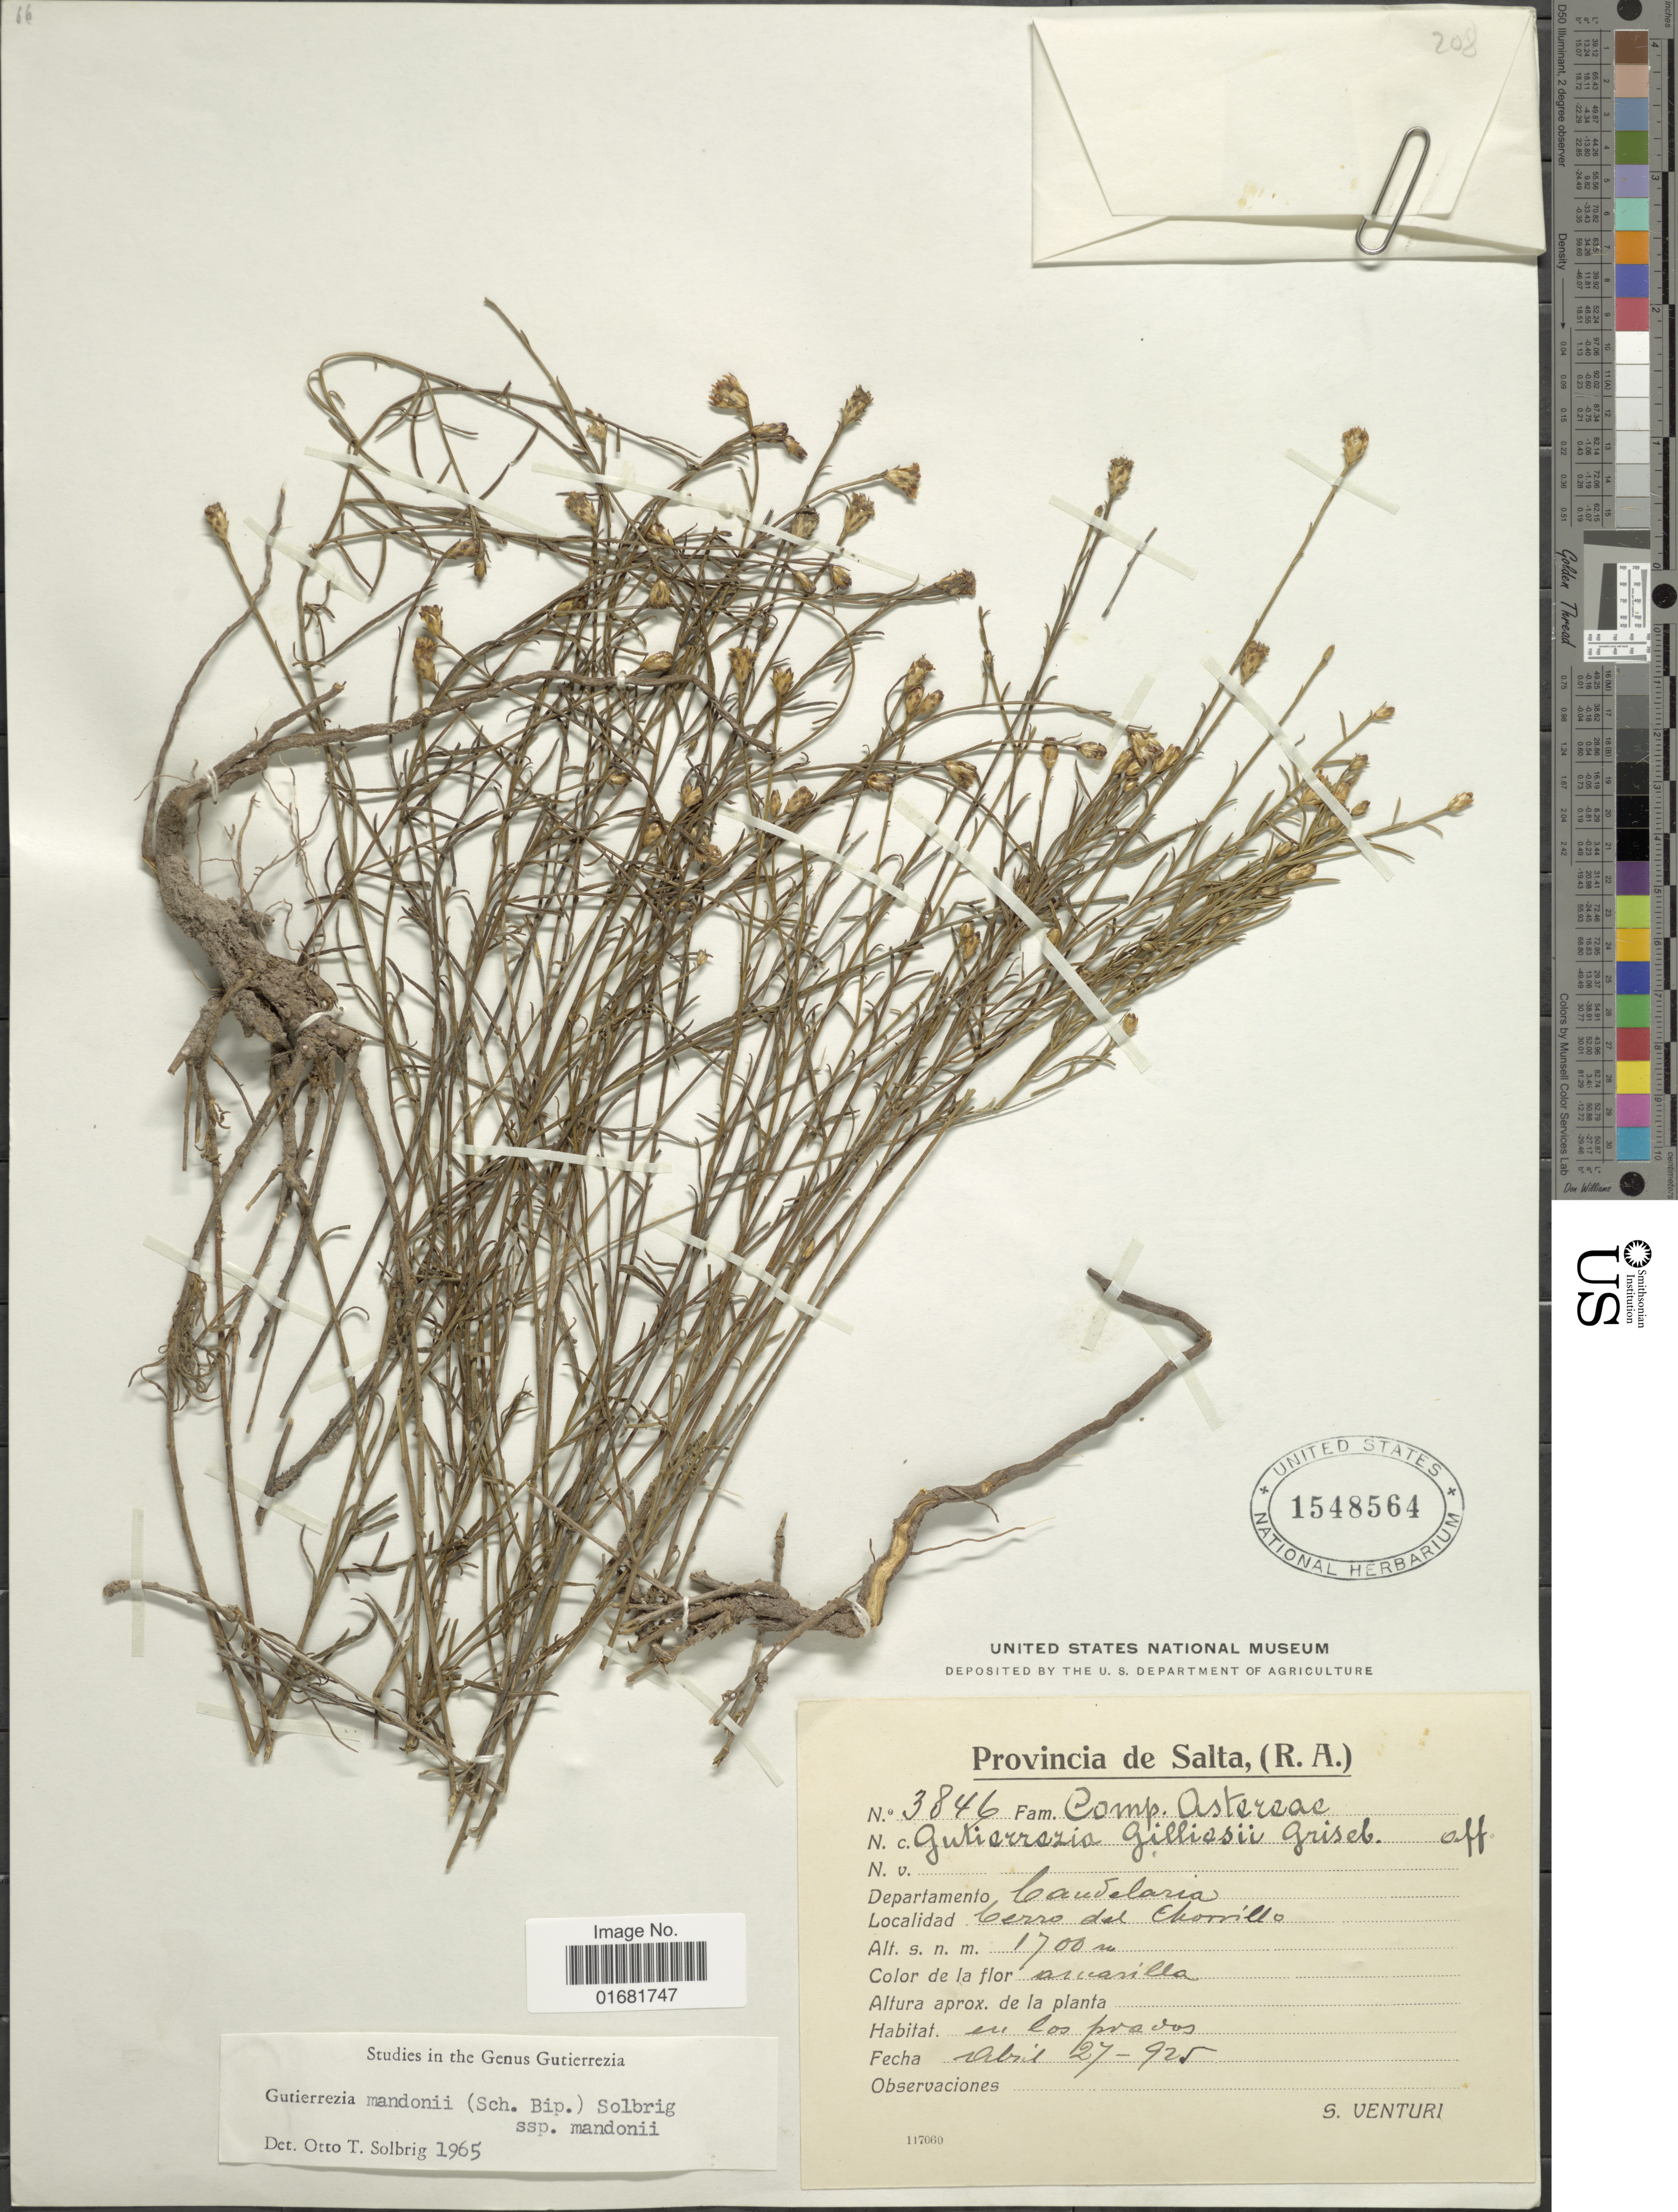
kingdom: Plantae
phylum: Tracheophyta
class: Magnoliopsida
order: Asterales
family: Asteraceae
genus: Gutierrezia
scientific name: Gutierrezia mandonii subsp. mandonii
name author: (Sch. Bip.) Solbrig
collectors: S. Venturi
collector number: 3846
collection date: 1925-04-27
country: Argentina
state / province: Salta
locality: Departamento Caudelaria. Cerro del Chorillo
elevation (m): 1700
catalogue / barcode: US 1548564